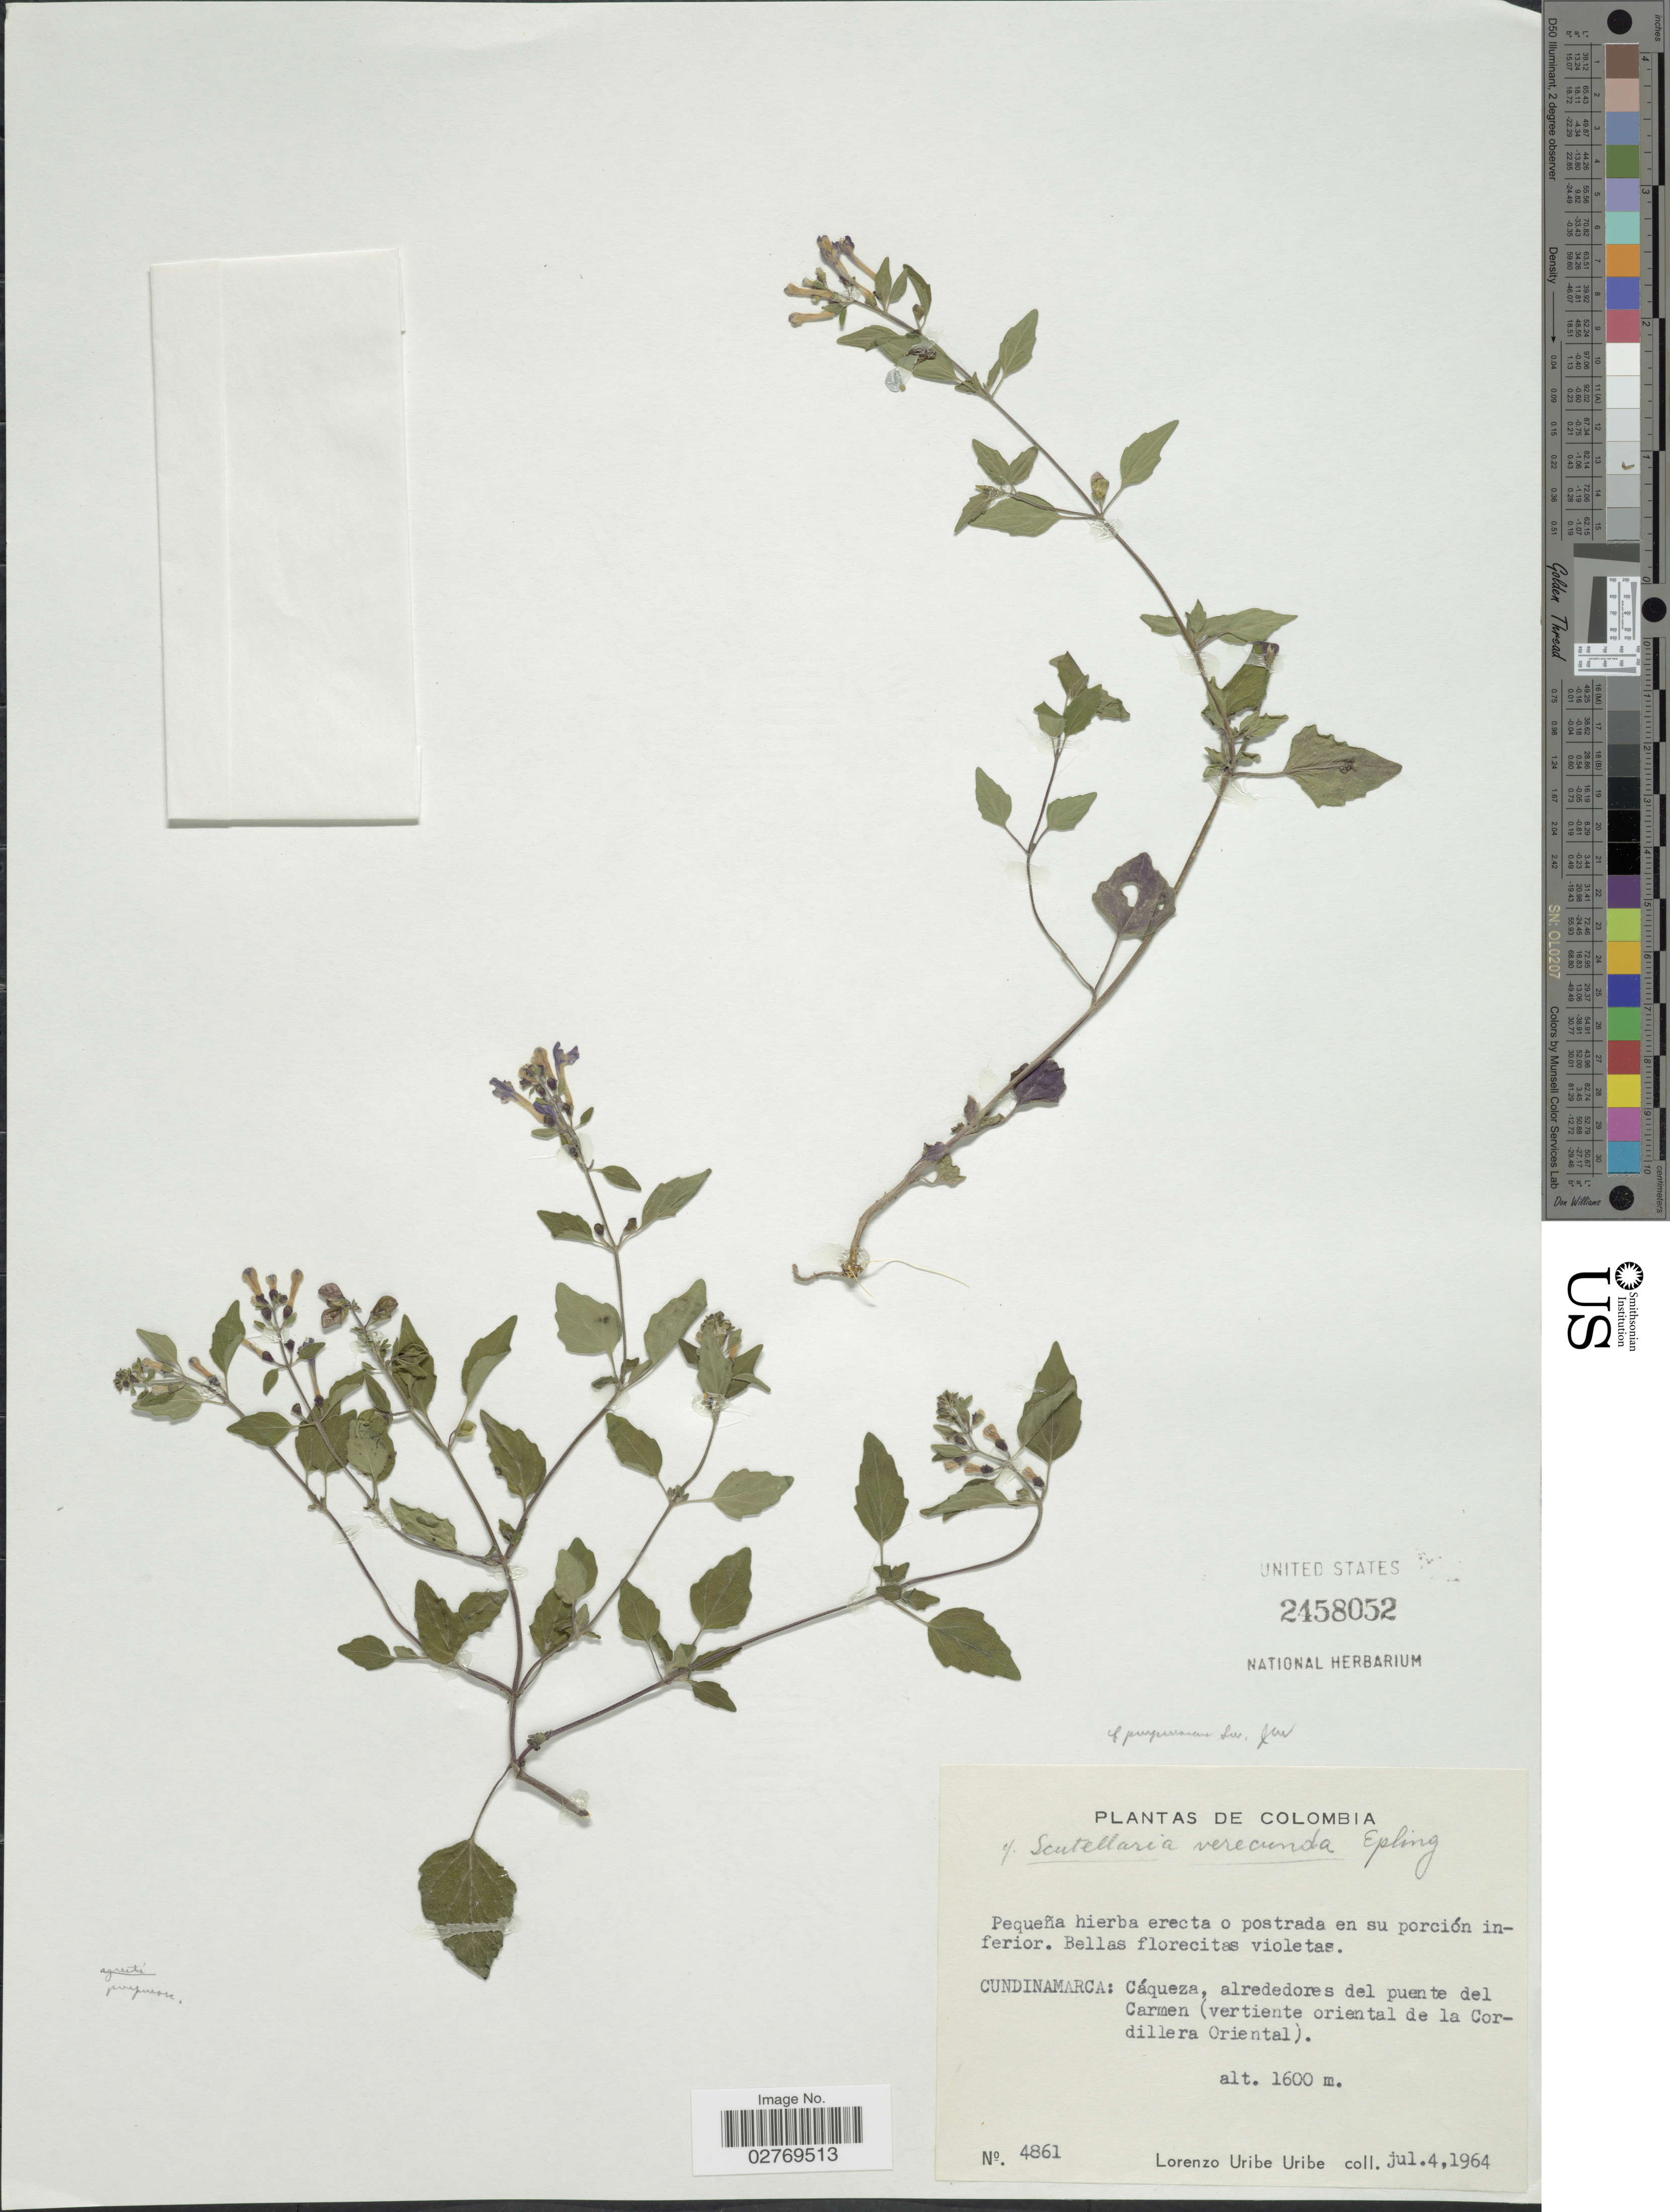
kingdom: Plantae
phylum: Tracheophyta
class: Magnoliopsida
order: Lamiales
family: Lamiaceae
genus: Scutellaria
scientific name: Scutellaria purpurascens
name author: Sw.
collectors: L. Uribe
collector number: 4861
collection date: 1964-07-04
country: Colombia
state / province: Cundinamarca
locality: Cáqueza, alrededores del puente del Carmen (vertiente oriental de la Cordillera Oriental).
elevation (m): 1600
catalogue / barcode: US 2458052